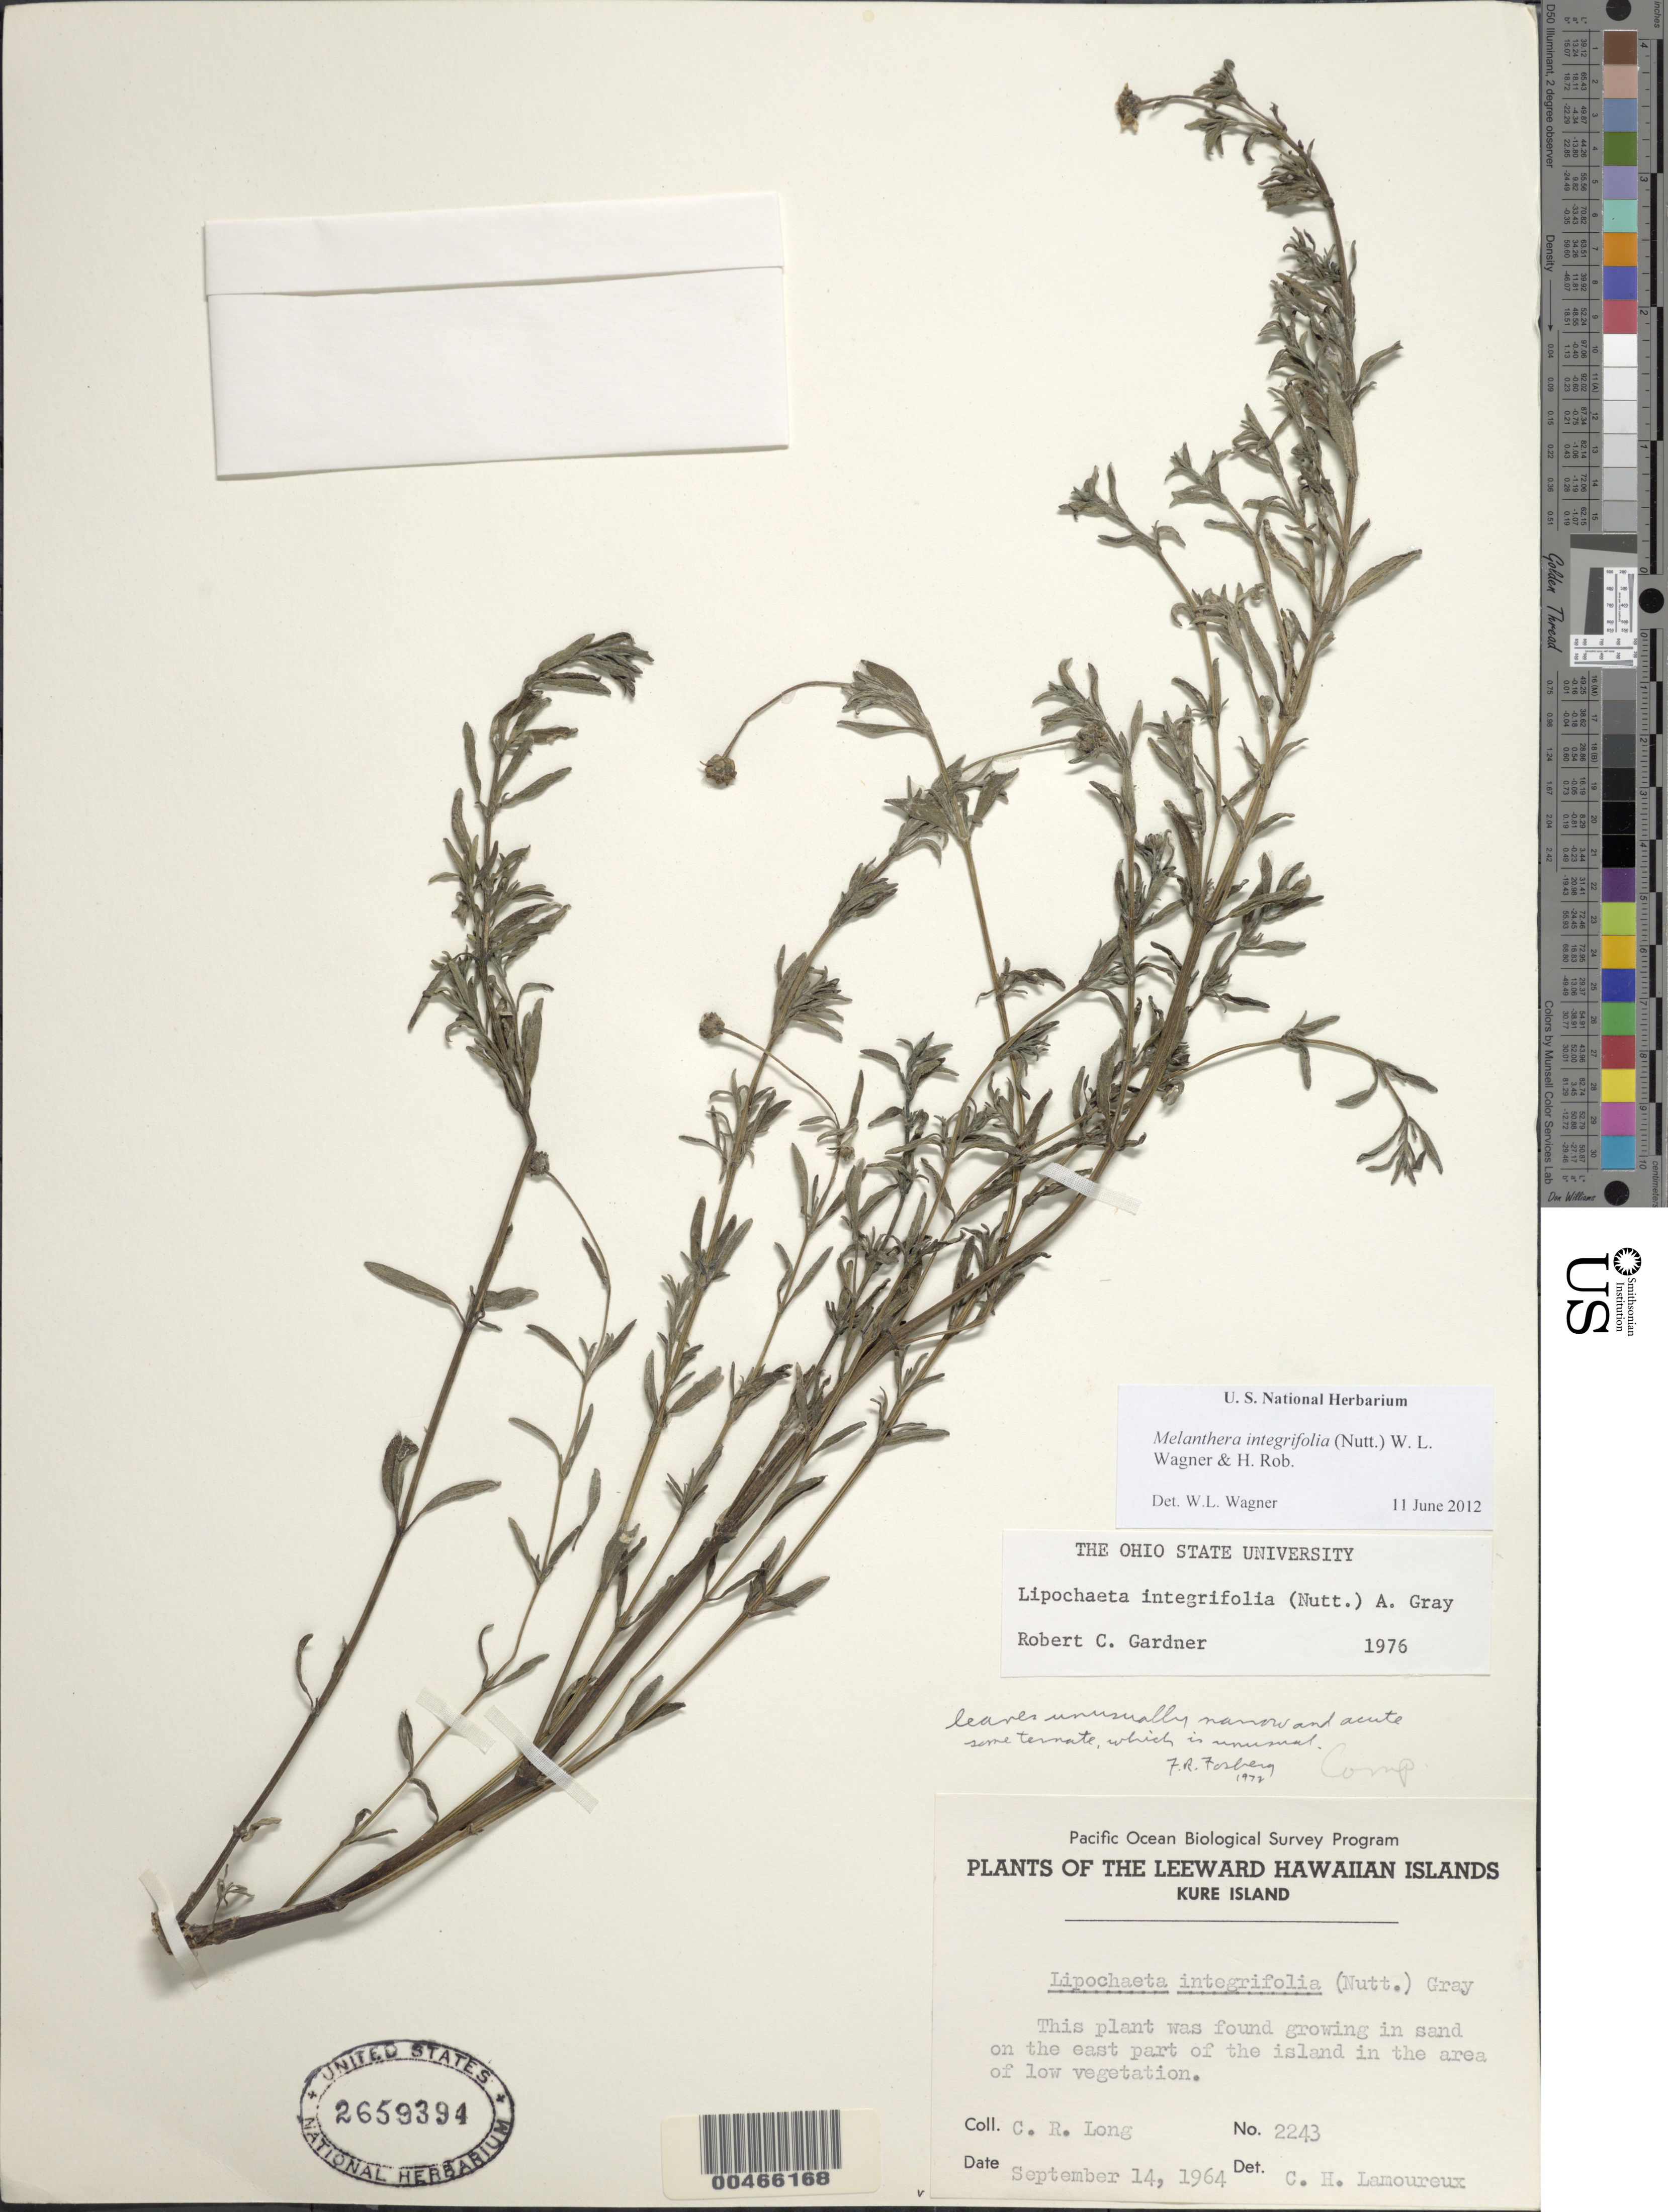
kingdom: Plantae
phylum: Tracheophyta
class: Magnoliopsida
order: Asterales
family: Asteraceae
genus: Wollastonia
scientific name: Wollastonia integrifolia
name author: (Nutt.) Orchard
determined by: Wagner, W. L., (BOT), Smithsonian Institution - National Museum of Natural History (UNITED STATES)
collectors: C. Long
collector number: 2243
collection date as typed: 14 Sep 1964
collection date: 1964-09-14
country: United States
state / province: Hawaii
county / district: Honolulu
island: Kure Atoll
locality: on the E part of the island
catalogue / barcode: US 2659394